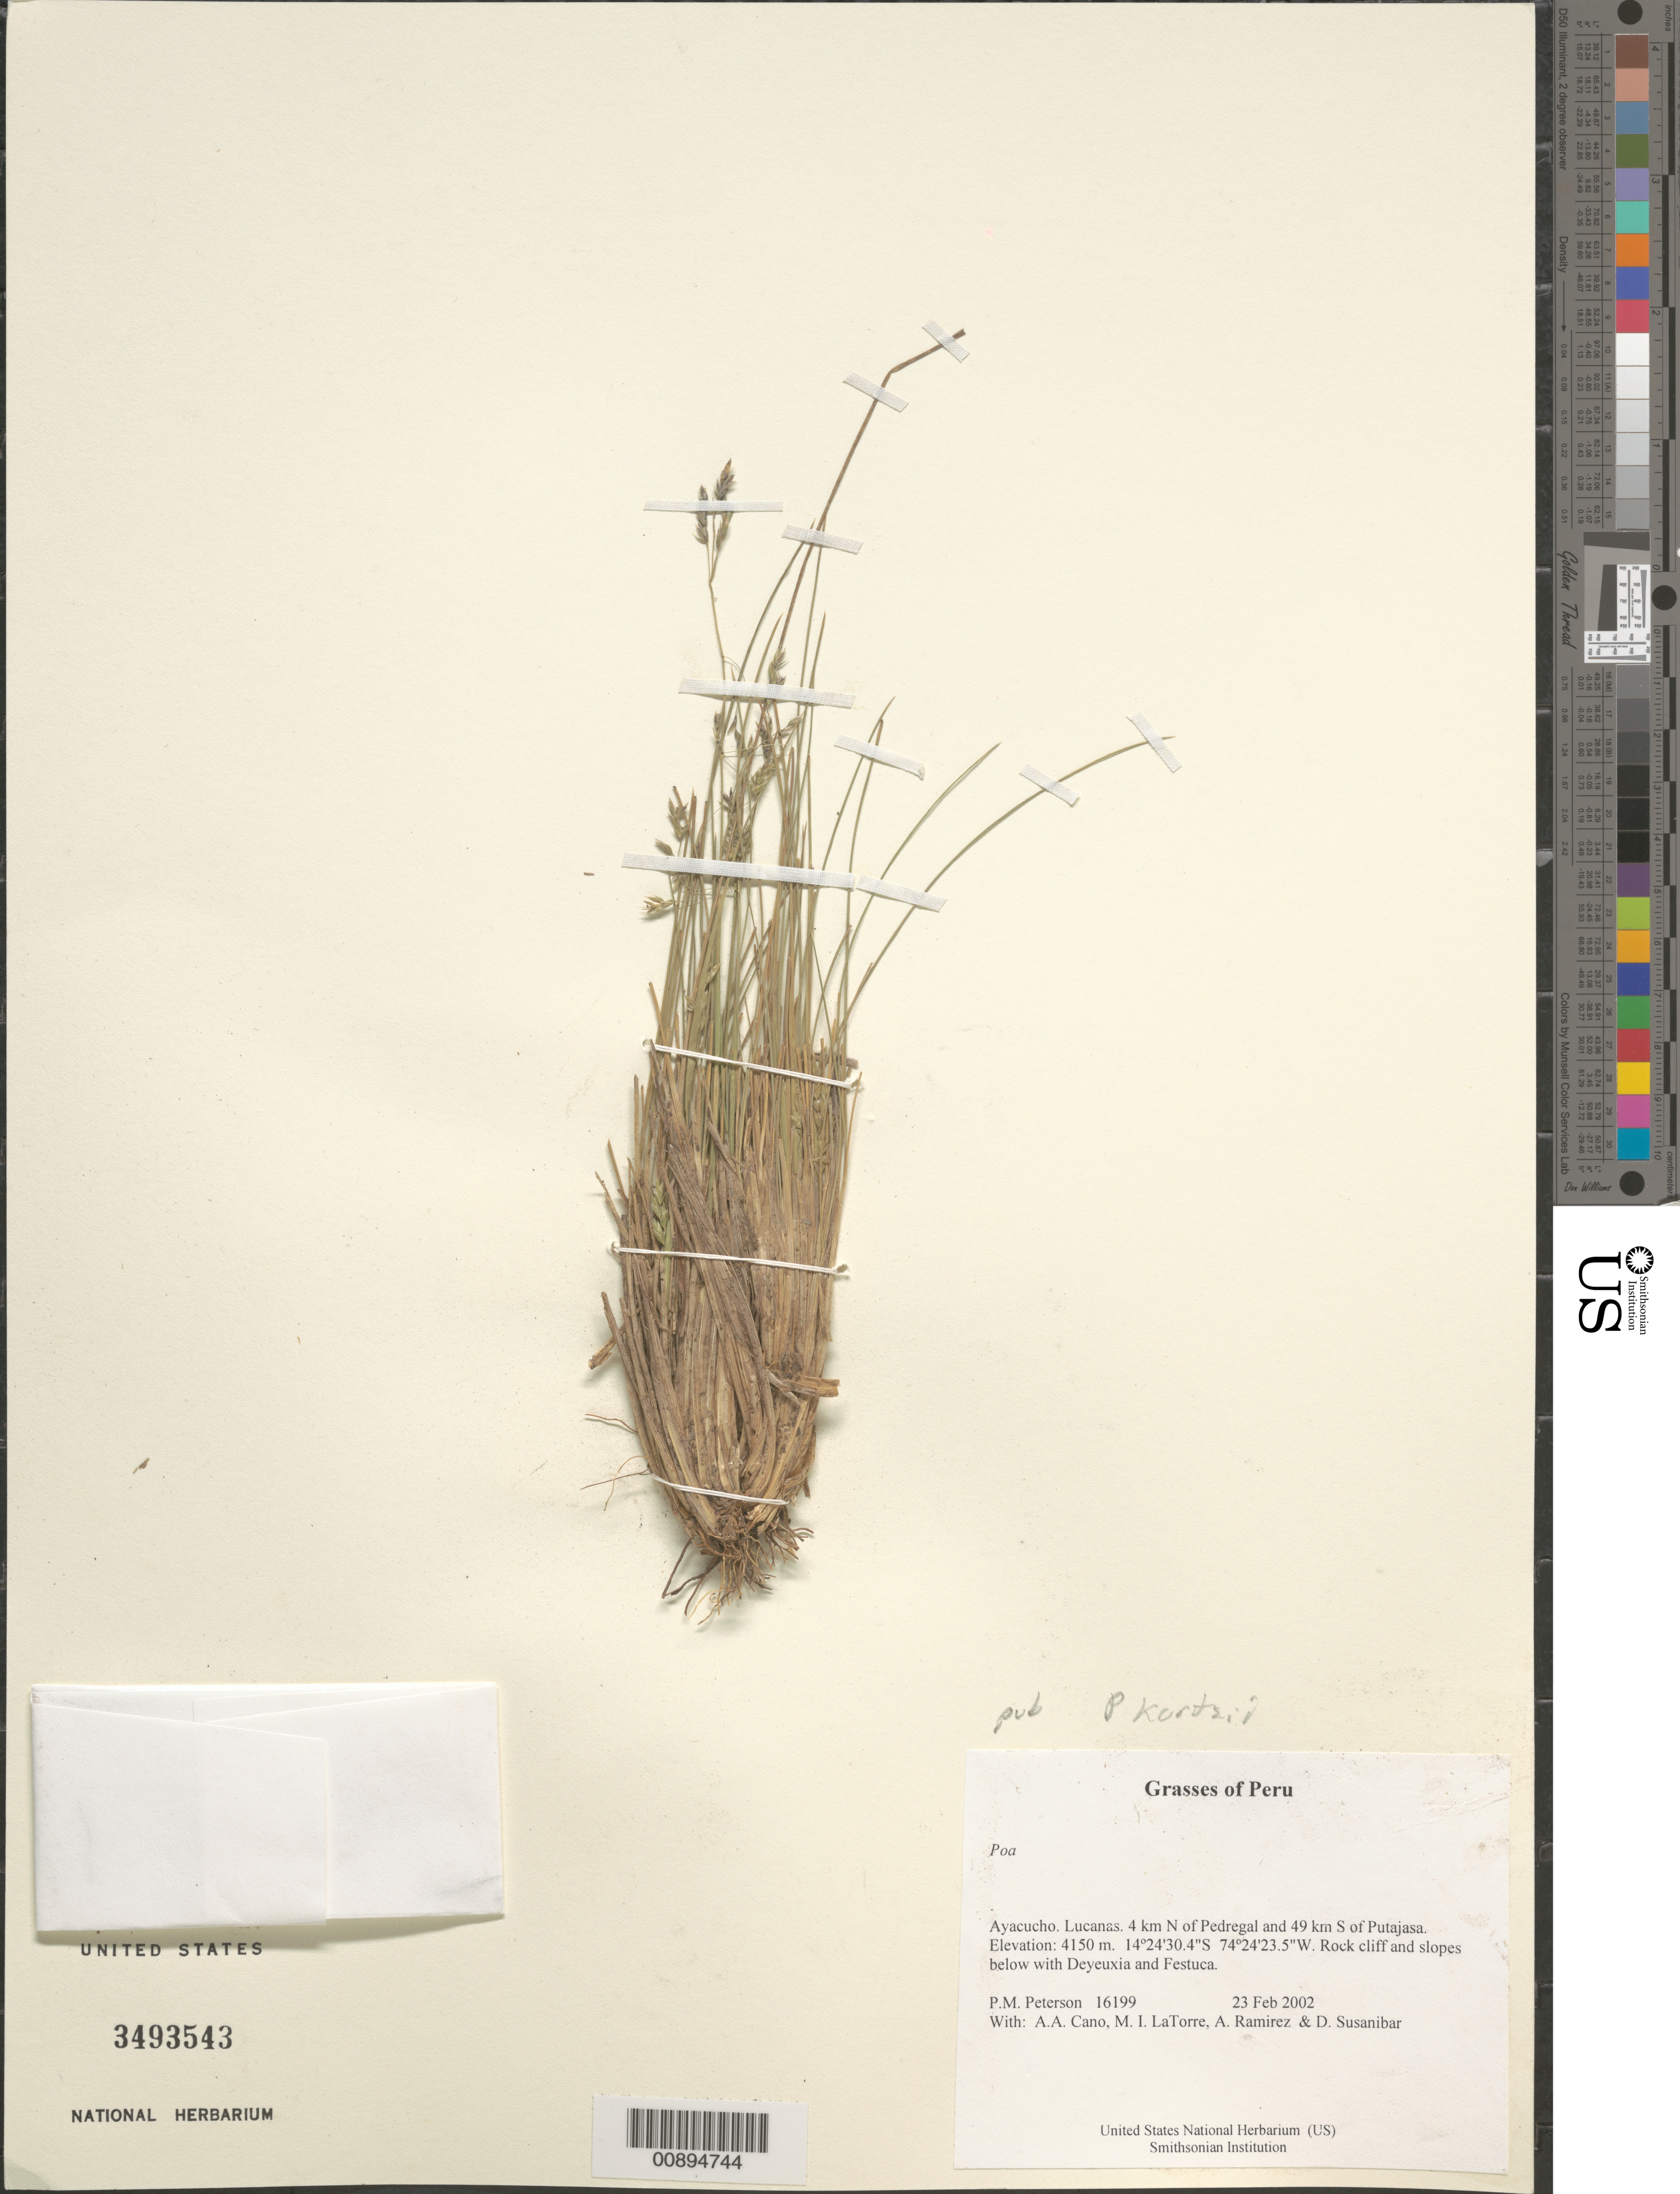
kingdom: Plantae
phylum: Tracheophyta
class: Liliopsida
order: Poales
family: Poaceae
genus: Poa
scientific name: Poa kurtzii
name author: R.E. Fr.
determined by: Soreng, Robert J., Research Associate (BOT), Smithsonian Institution - National Museum of Natural History (UNITED STATES)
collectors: P. M. Peterson, A. Cano, M. I. La Torre, A. Ramírez & D. Susanibar Cruz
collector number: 16199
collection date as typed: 23 Feb 2002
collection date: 2002-02-23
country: Peru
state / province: Ayacucho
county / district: Lucanas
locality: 4 km N of Pedregal and 49 km S of Putajasa.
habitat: Rock cliff and slopes below with ~Deyeuxia and Festuca~.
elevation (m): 4150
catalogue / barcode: US 3493543